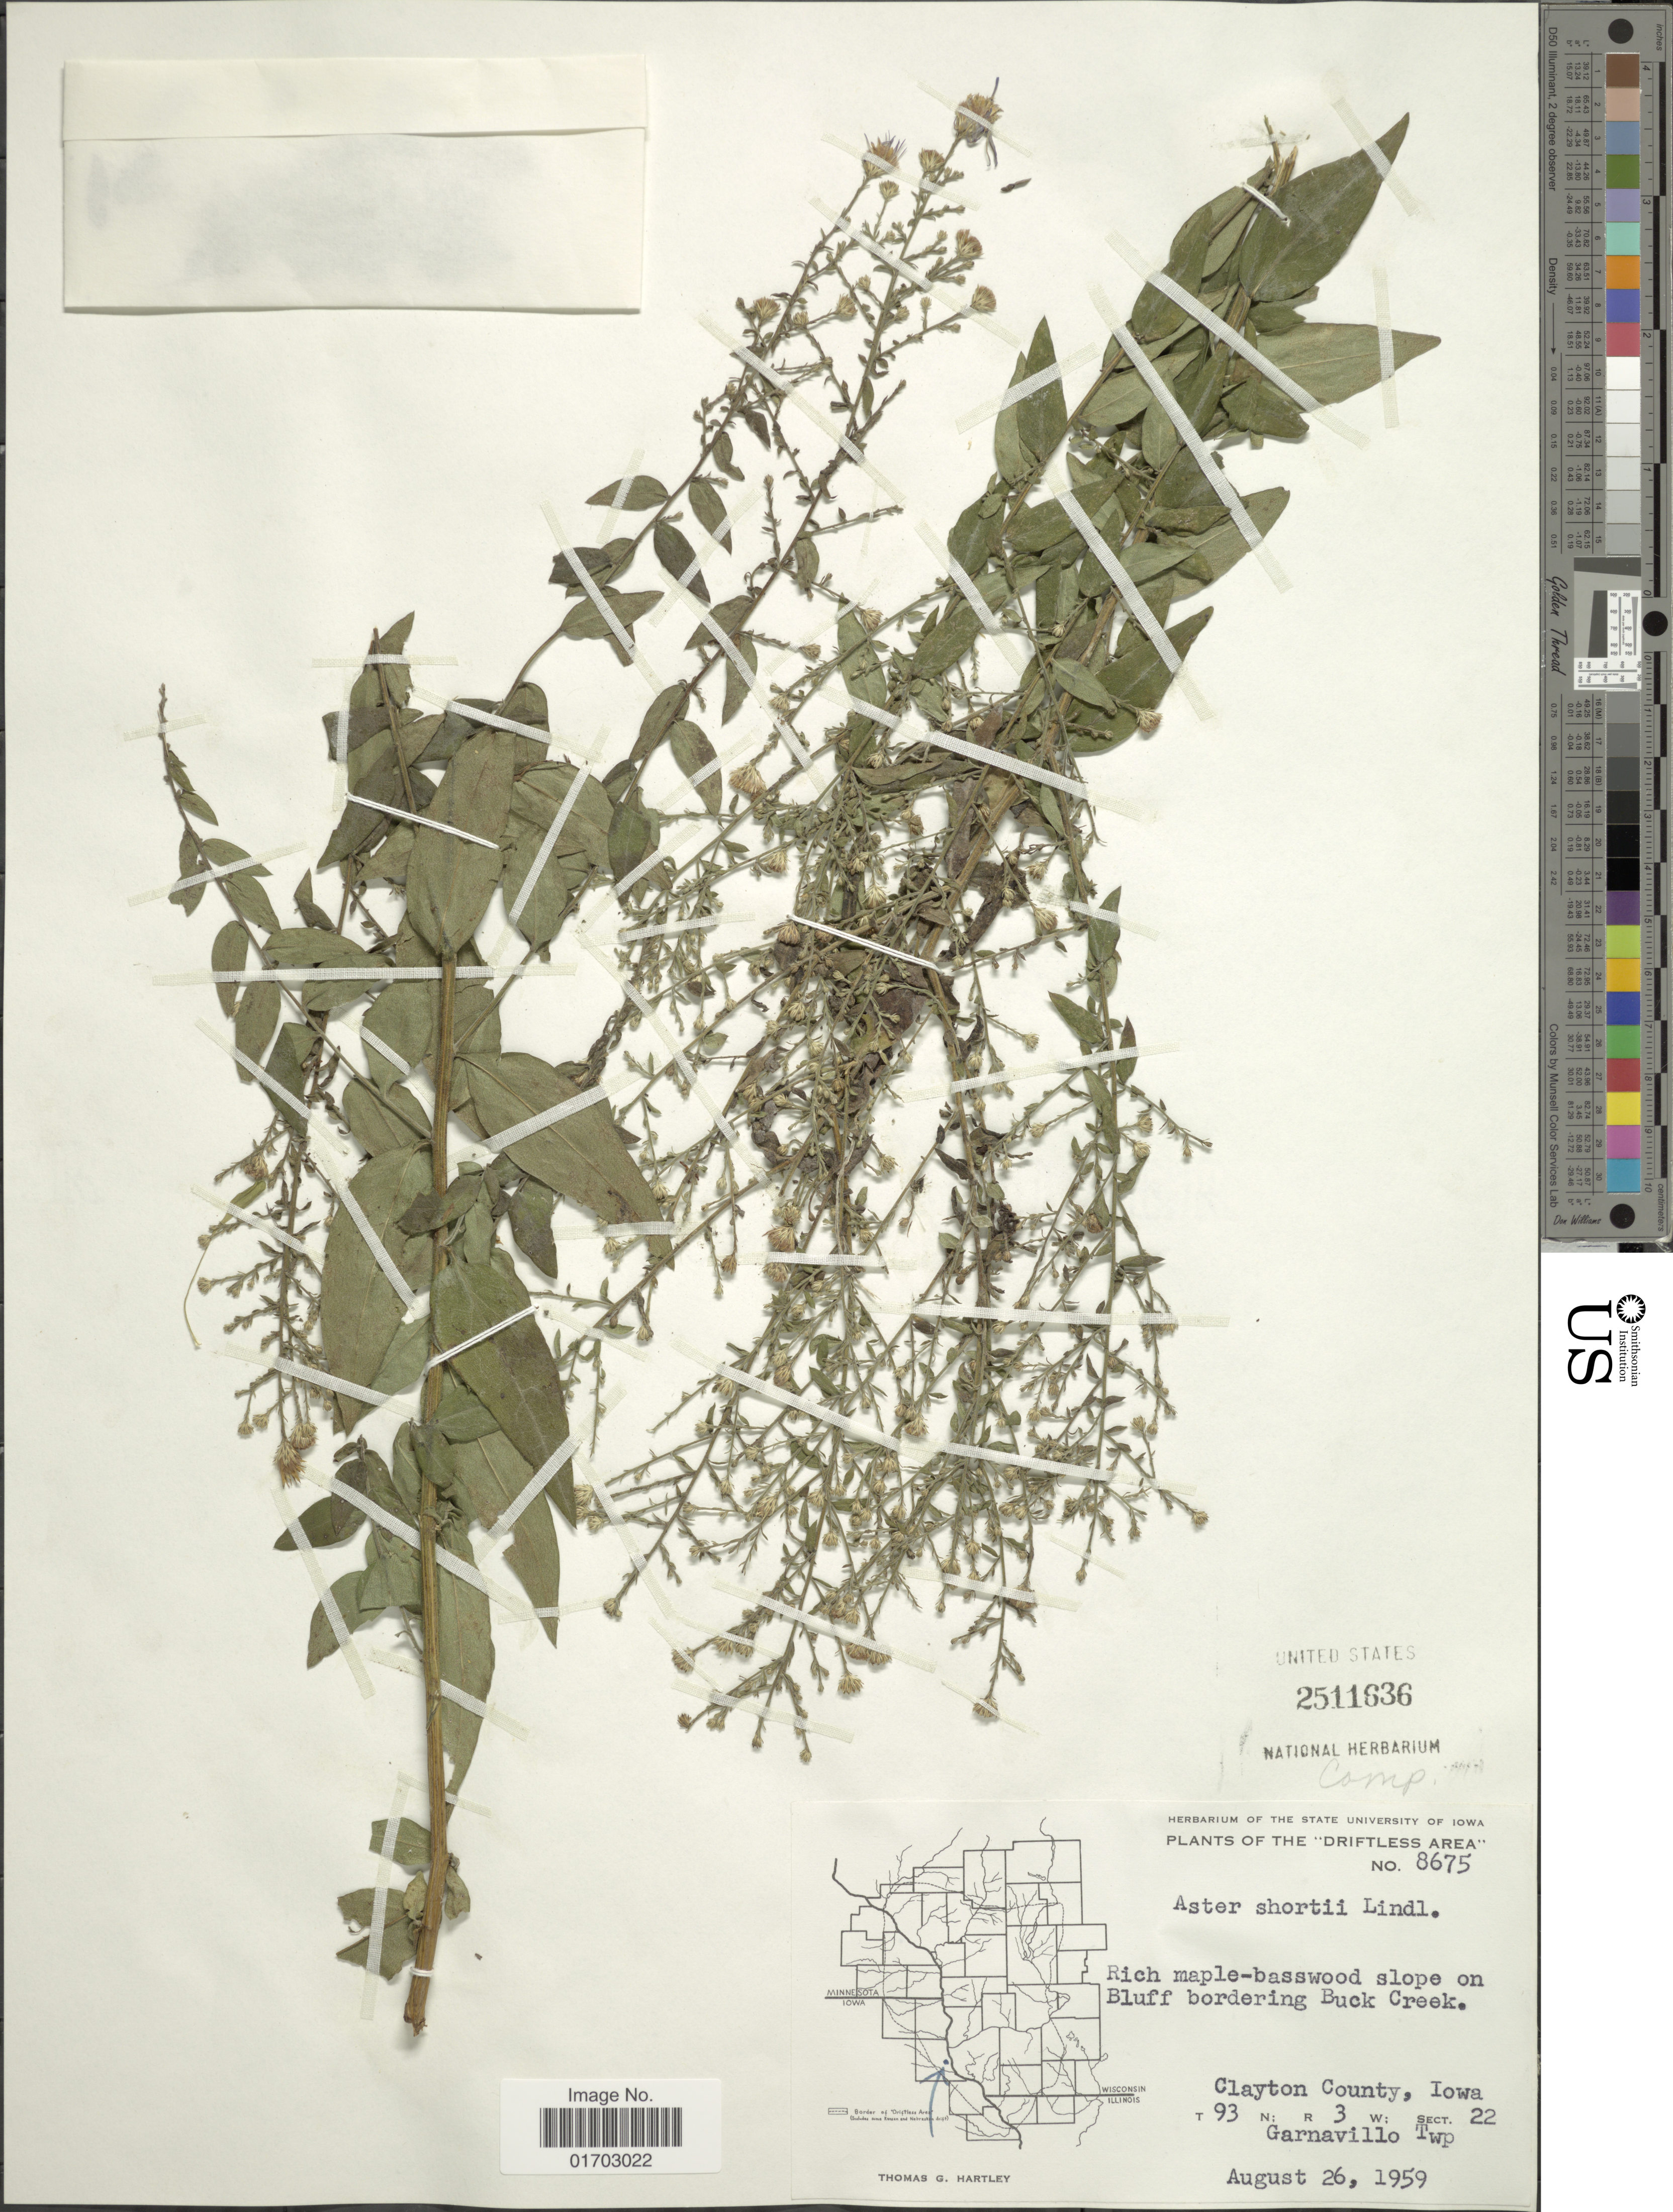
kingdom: Plantae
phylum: Tracheophyta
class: Magnoliopsida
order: Asterales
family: Asteraceae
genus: Symphyotrichum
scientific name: Symphyotrichum shortii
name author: (Lindl.) G.L. Nesom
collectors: T. G. Hartley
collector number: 8675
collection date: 1959-08-26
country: United States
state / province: Iowa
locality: On Bluff bordering Buck Creek, Clayton County, T93N; R3W; Sect 22, Garnavillo, Twp.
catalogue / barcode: US 2511636